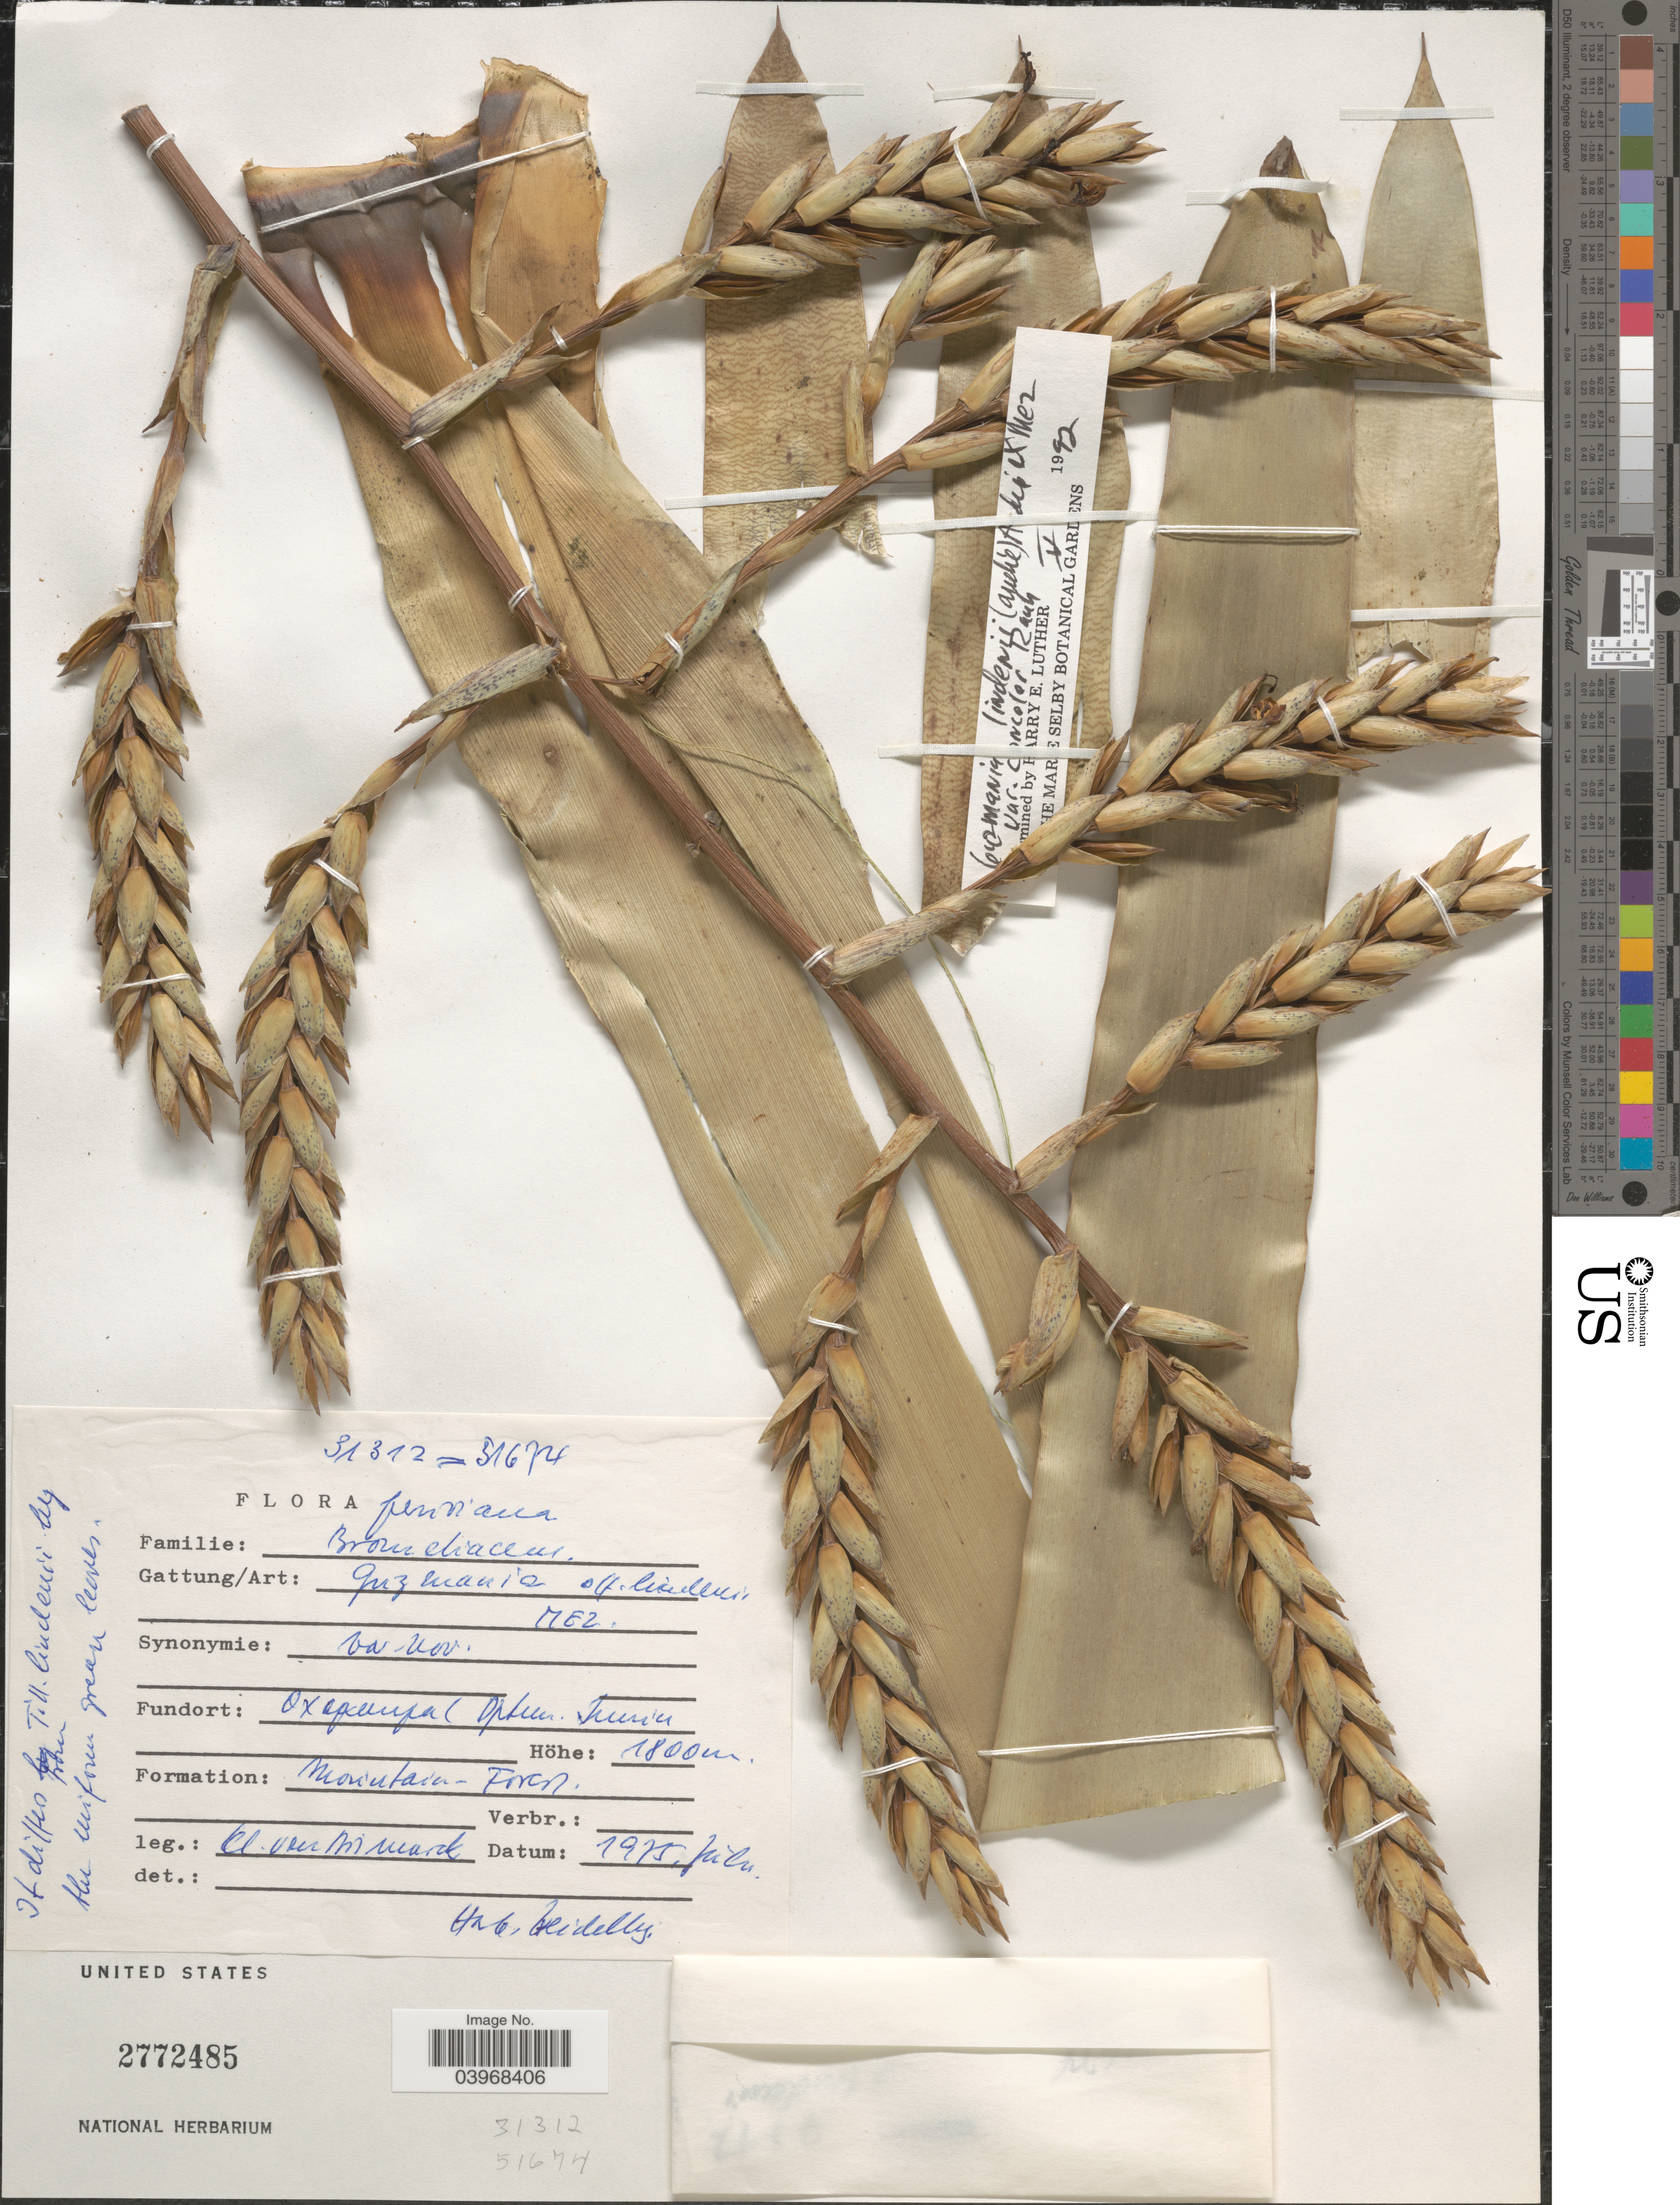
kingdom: Plantae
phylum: Tracheophyta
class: Liliopsida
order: Poales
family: Bromeliaceae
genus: Guzmania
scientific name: Guzmania lindenii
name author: (André) Mez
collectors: C. Bismark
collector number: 31312/51674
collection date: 1975-07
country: Peru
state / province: Junín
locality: Oxapampa (Dptmn. Junín).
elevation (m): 1800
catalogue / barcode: US 2772485